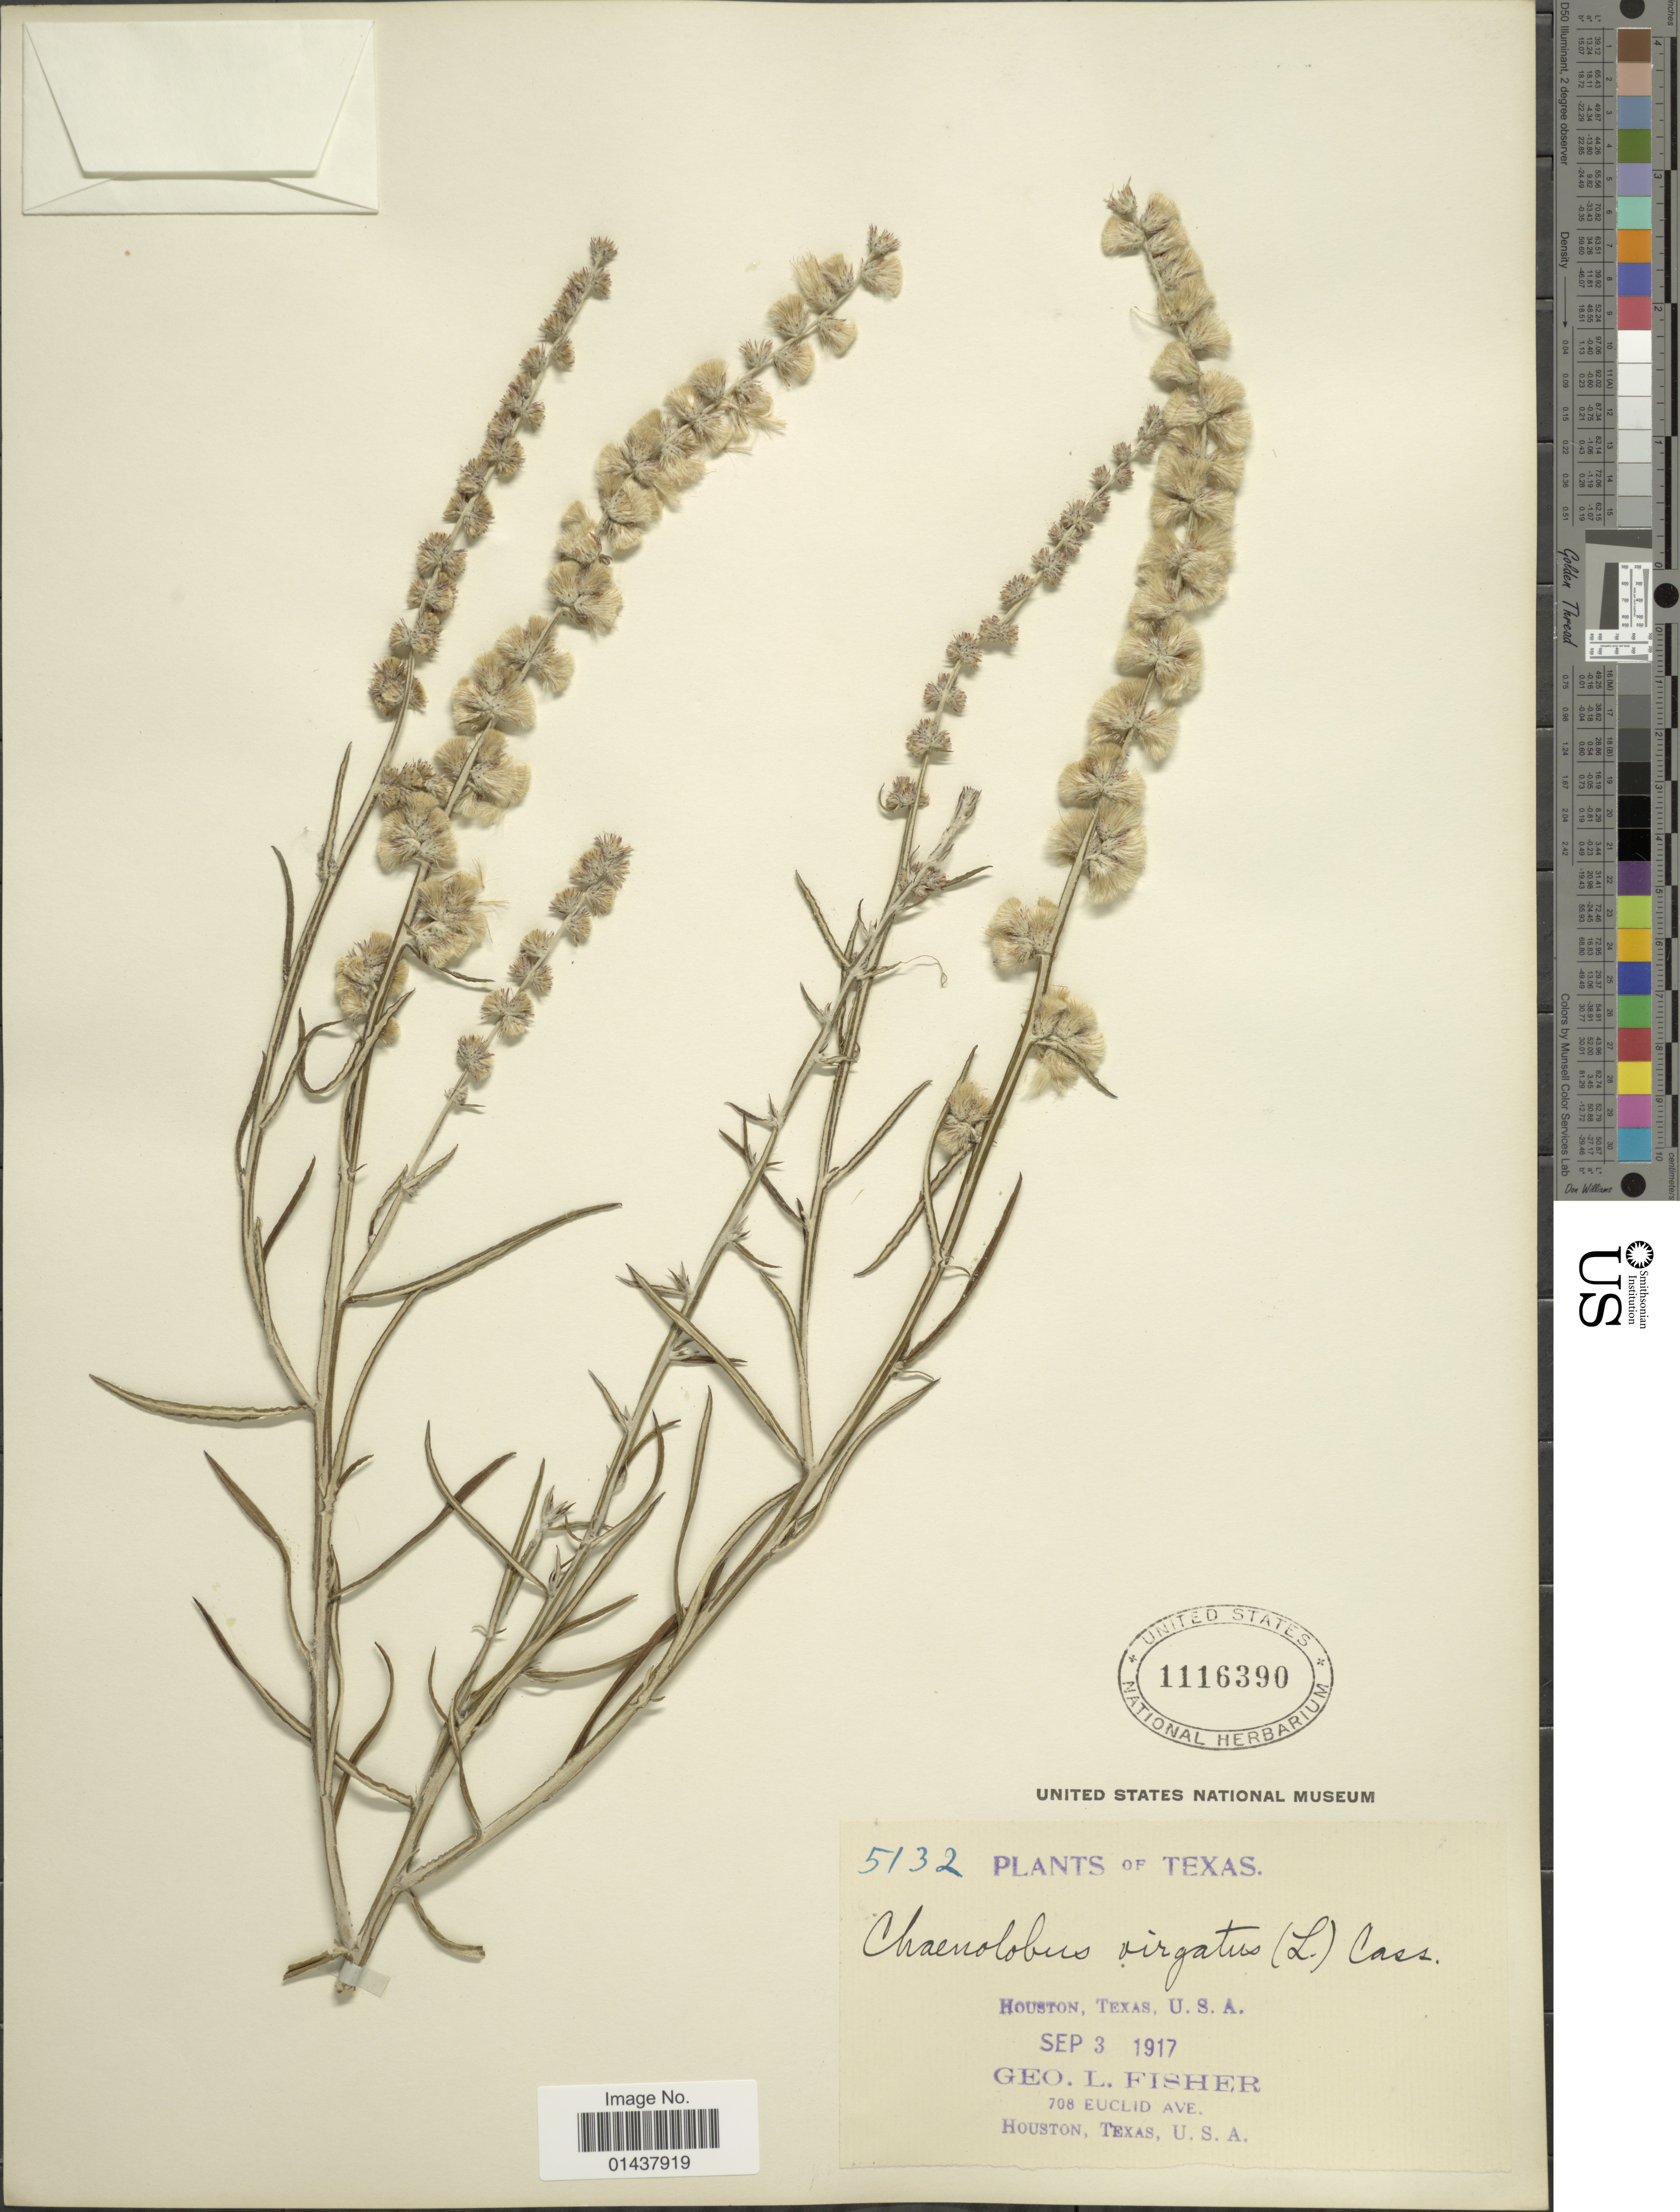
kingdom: Plantae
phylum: Tracheophyta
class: Magnoliopsida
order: Asterales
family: Asteraceae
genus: Pterocaulon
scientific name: Pterocaulon virgatum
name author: (L.) DC.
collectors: G. L. Fisher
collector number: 5132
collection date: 1917-09-03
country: United States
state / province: Texas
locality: Houston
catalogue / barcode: US 1116390